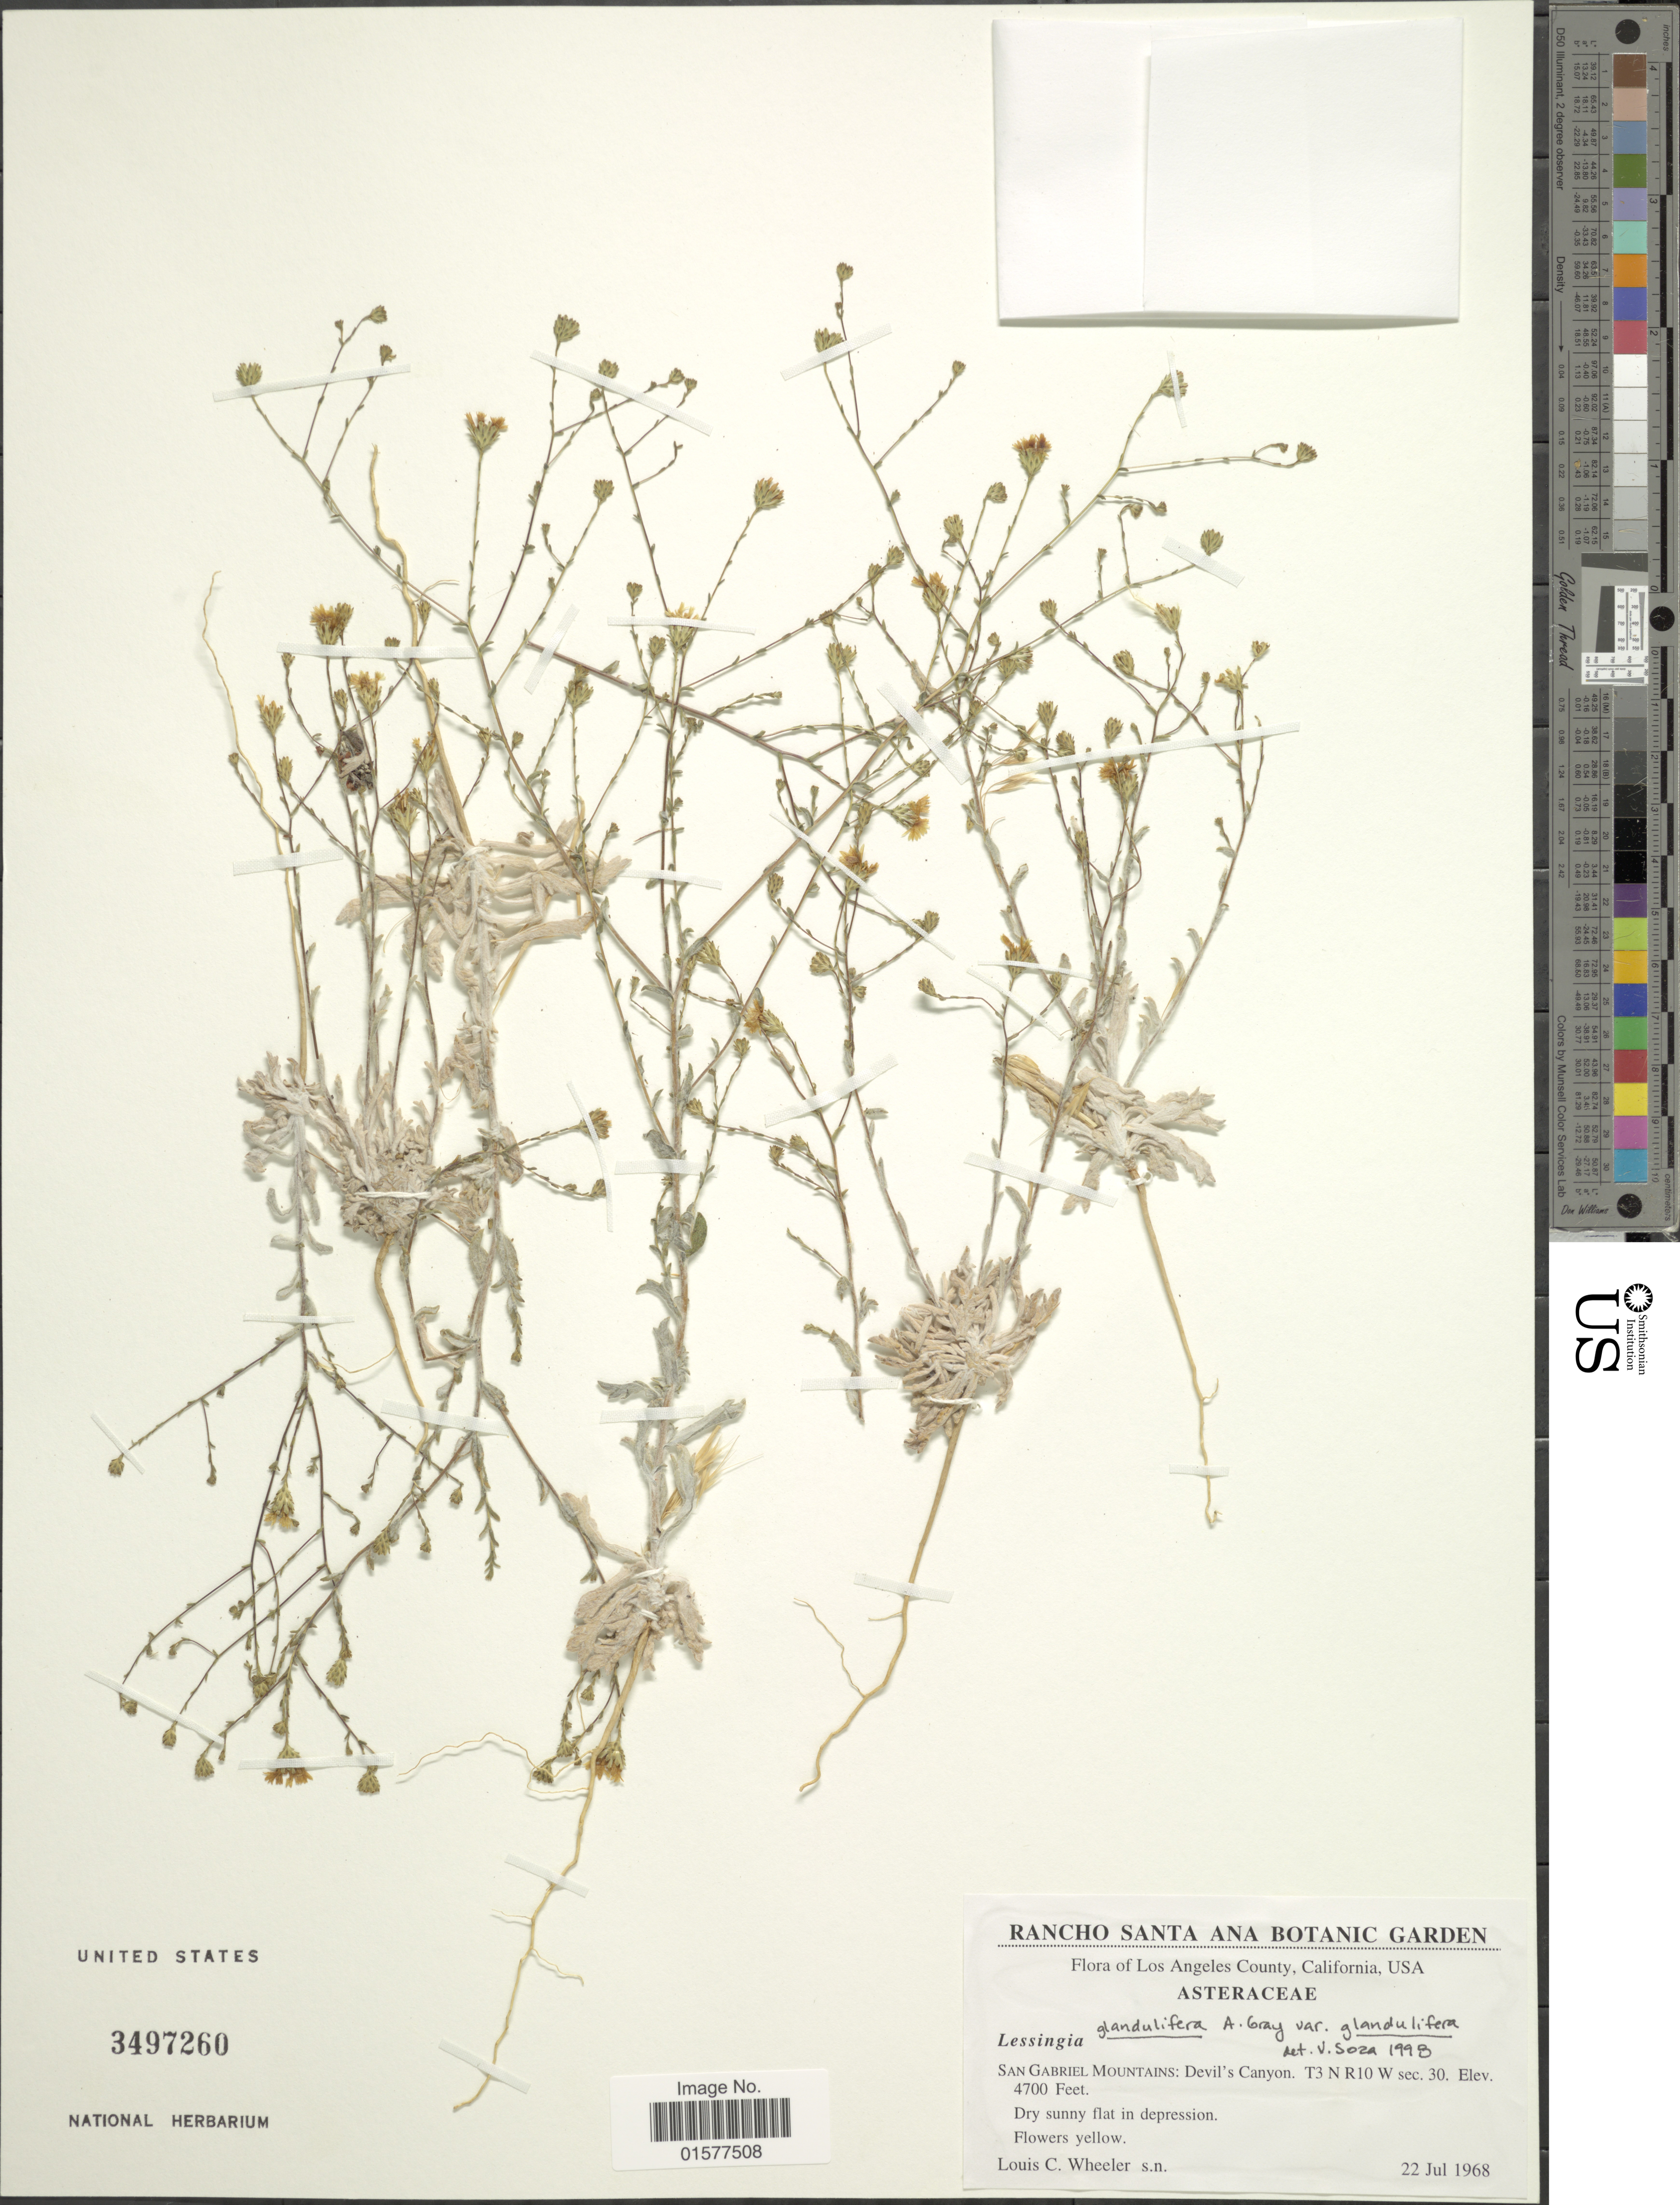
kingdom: Plantae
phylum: Tracheophyta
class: Magnoliopsida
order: Asterales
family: Asteraceae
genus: Lessingia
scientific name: Lessingia glandulifera var. glandulifera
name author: (A. Gray) J.T. Howell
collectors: L. C. Wheeler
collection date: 1968-07-22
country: United States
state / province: California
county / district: Los Angeles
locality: Los Angeles County, California, Sam Gabriel Mountains: Devil's Canyon. T3 N R10 W sec. 30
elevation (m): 1433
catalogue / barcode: US 3497260